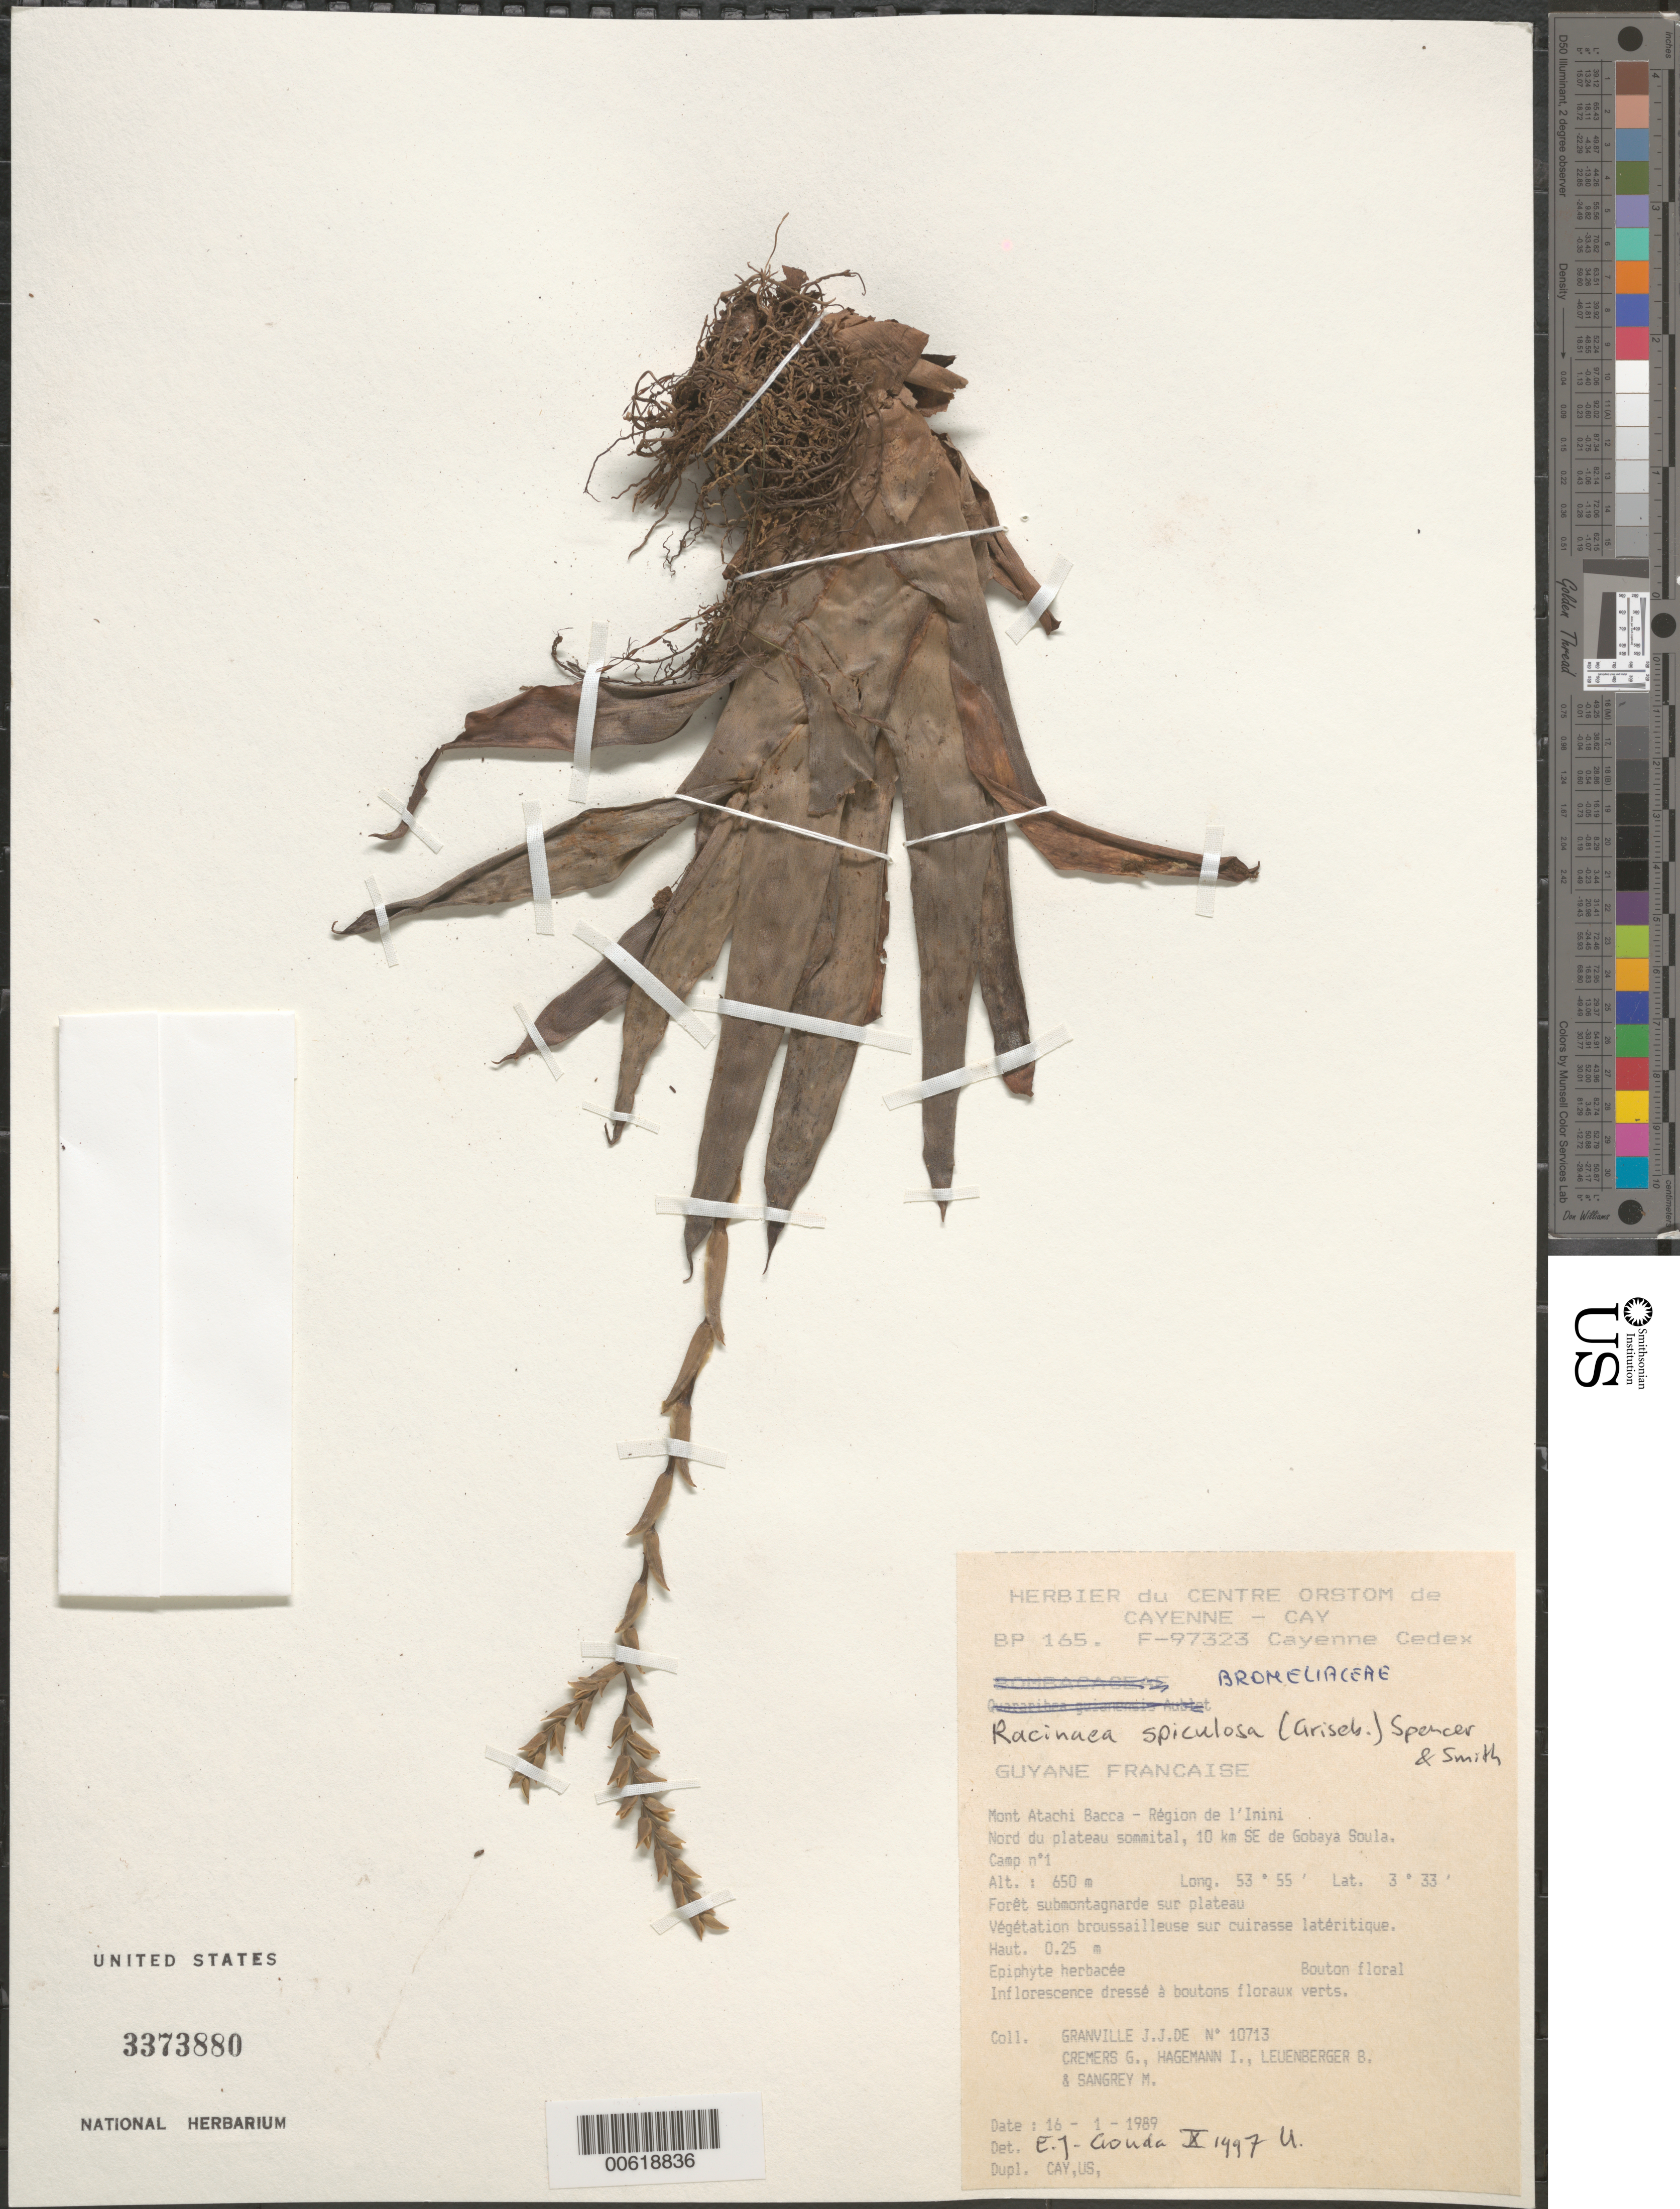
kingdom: Plantae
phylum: Tracheophyta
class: Liliopsida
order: Poales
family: Bromeliaceae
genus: Racinaea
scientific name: Racinaea spiculosa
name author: (Griseb.) M.A. Spencer & L.B. Sm.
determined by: Gouda, E. J.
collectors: J.-J. de Granville, G. Cremers, J. Hagemann, B. E. Leuenberger & M. S. Sangrey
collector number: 10713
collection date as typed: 16-Jan-89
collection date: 1989-01-16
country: French Guiana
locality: Mont Atachi Bacca, région de l'Inini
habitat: Forêt submontagnarde sur plateau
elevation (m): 650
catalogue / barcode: US 3373880